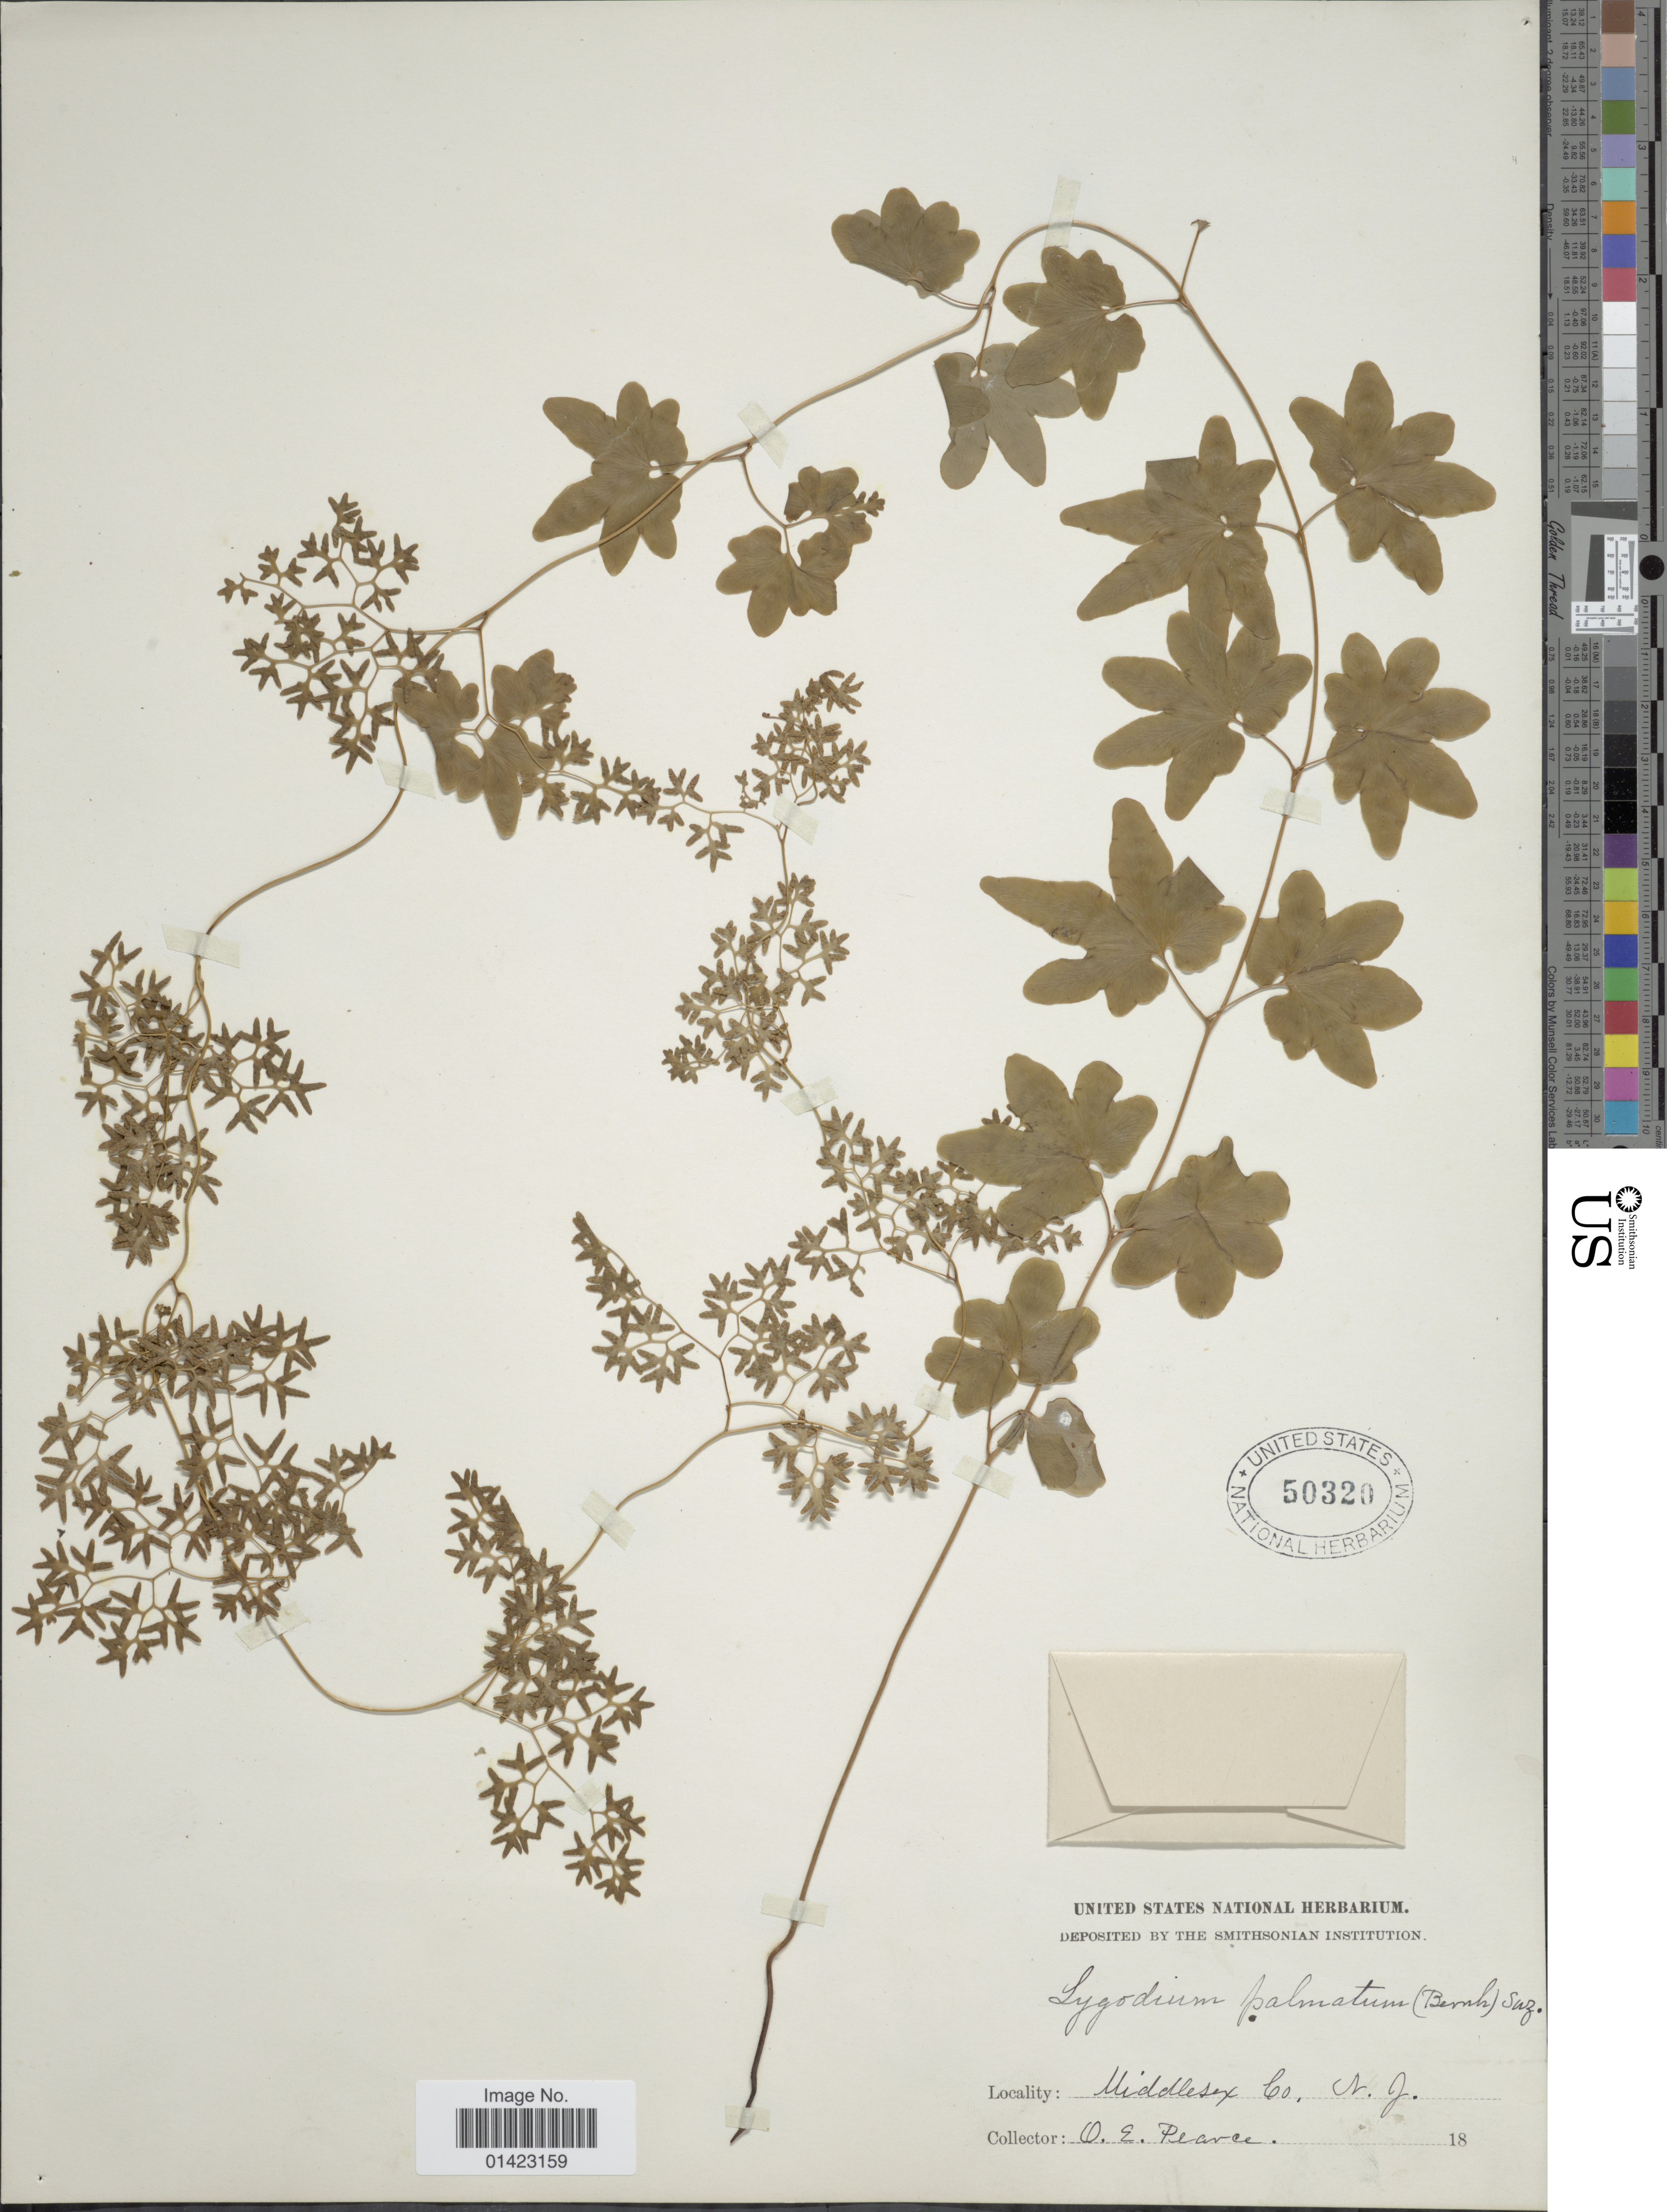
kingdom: Plantae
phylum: Tracheophyta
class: Polypodiopsida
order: Schizaeales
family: Lygodiaceae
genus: Lygodium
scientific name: Lygodium palmatum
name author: (Bernh.) Sw.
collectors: O. E. Pearce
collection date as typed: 18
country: United States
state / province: New Jersey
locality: Middlesex Co., N.J.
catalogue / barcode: US 50320